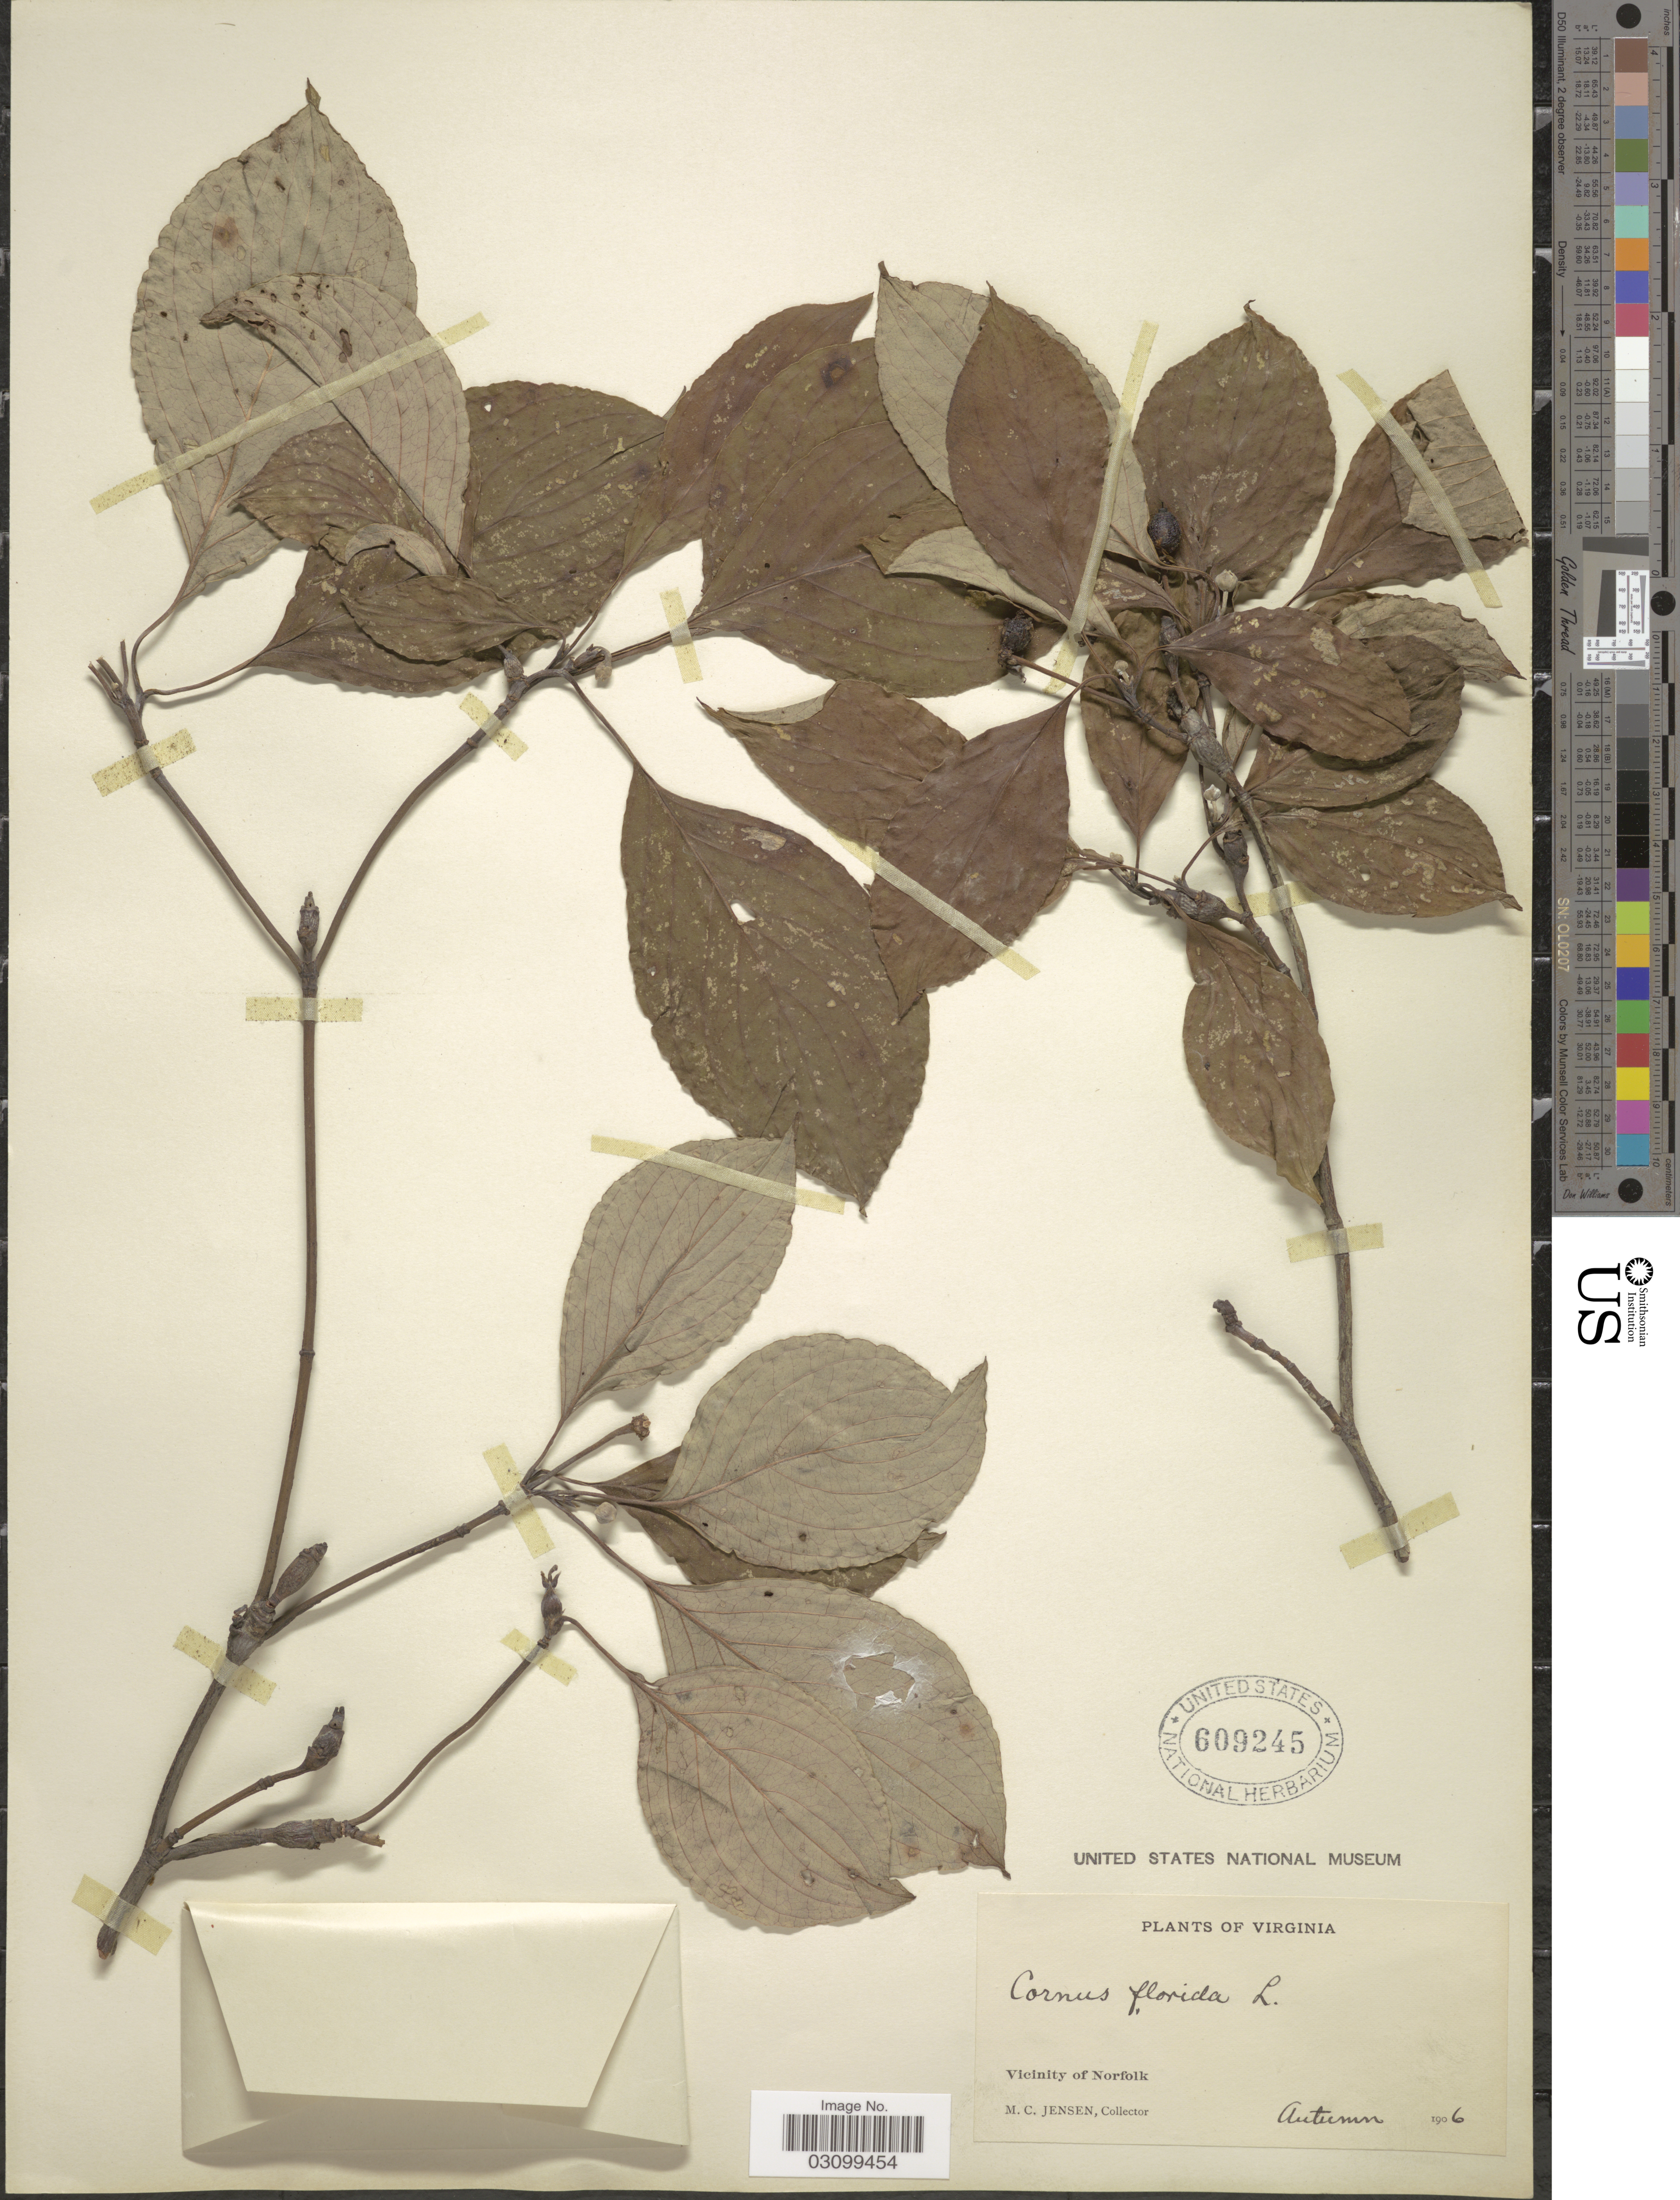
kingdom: Plantae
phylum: Tracheophyta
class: Magnoliopsida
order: Cornales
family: Cornaceae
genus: Cornus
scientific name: Cornus florida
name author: L.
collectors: M. C. Jensen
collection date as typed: Autumn 1906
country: United States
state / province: Virginia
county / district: City of Norfolk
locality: Vicinity of Norfolk.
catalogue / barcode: US 609245